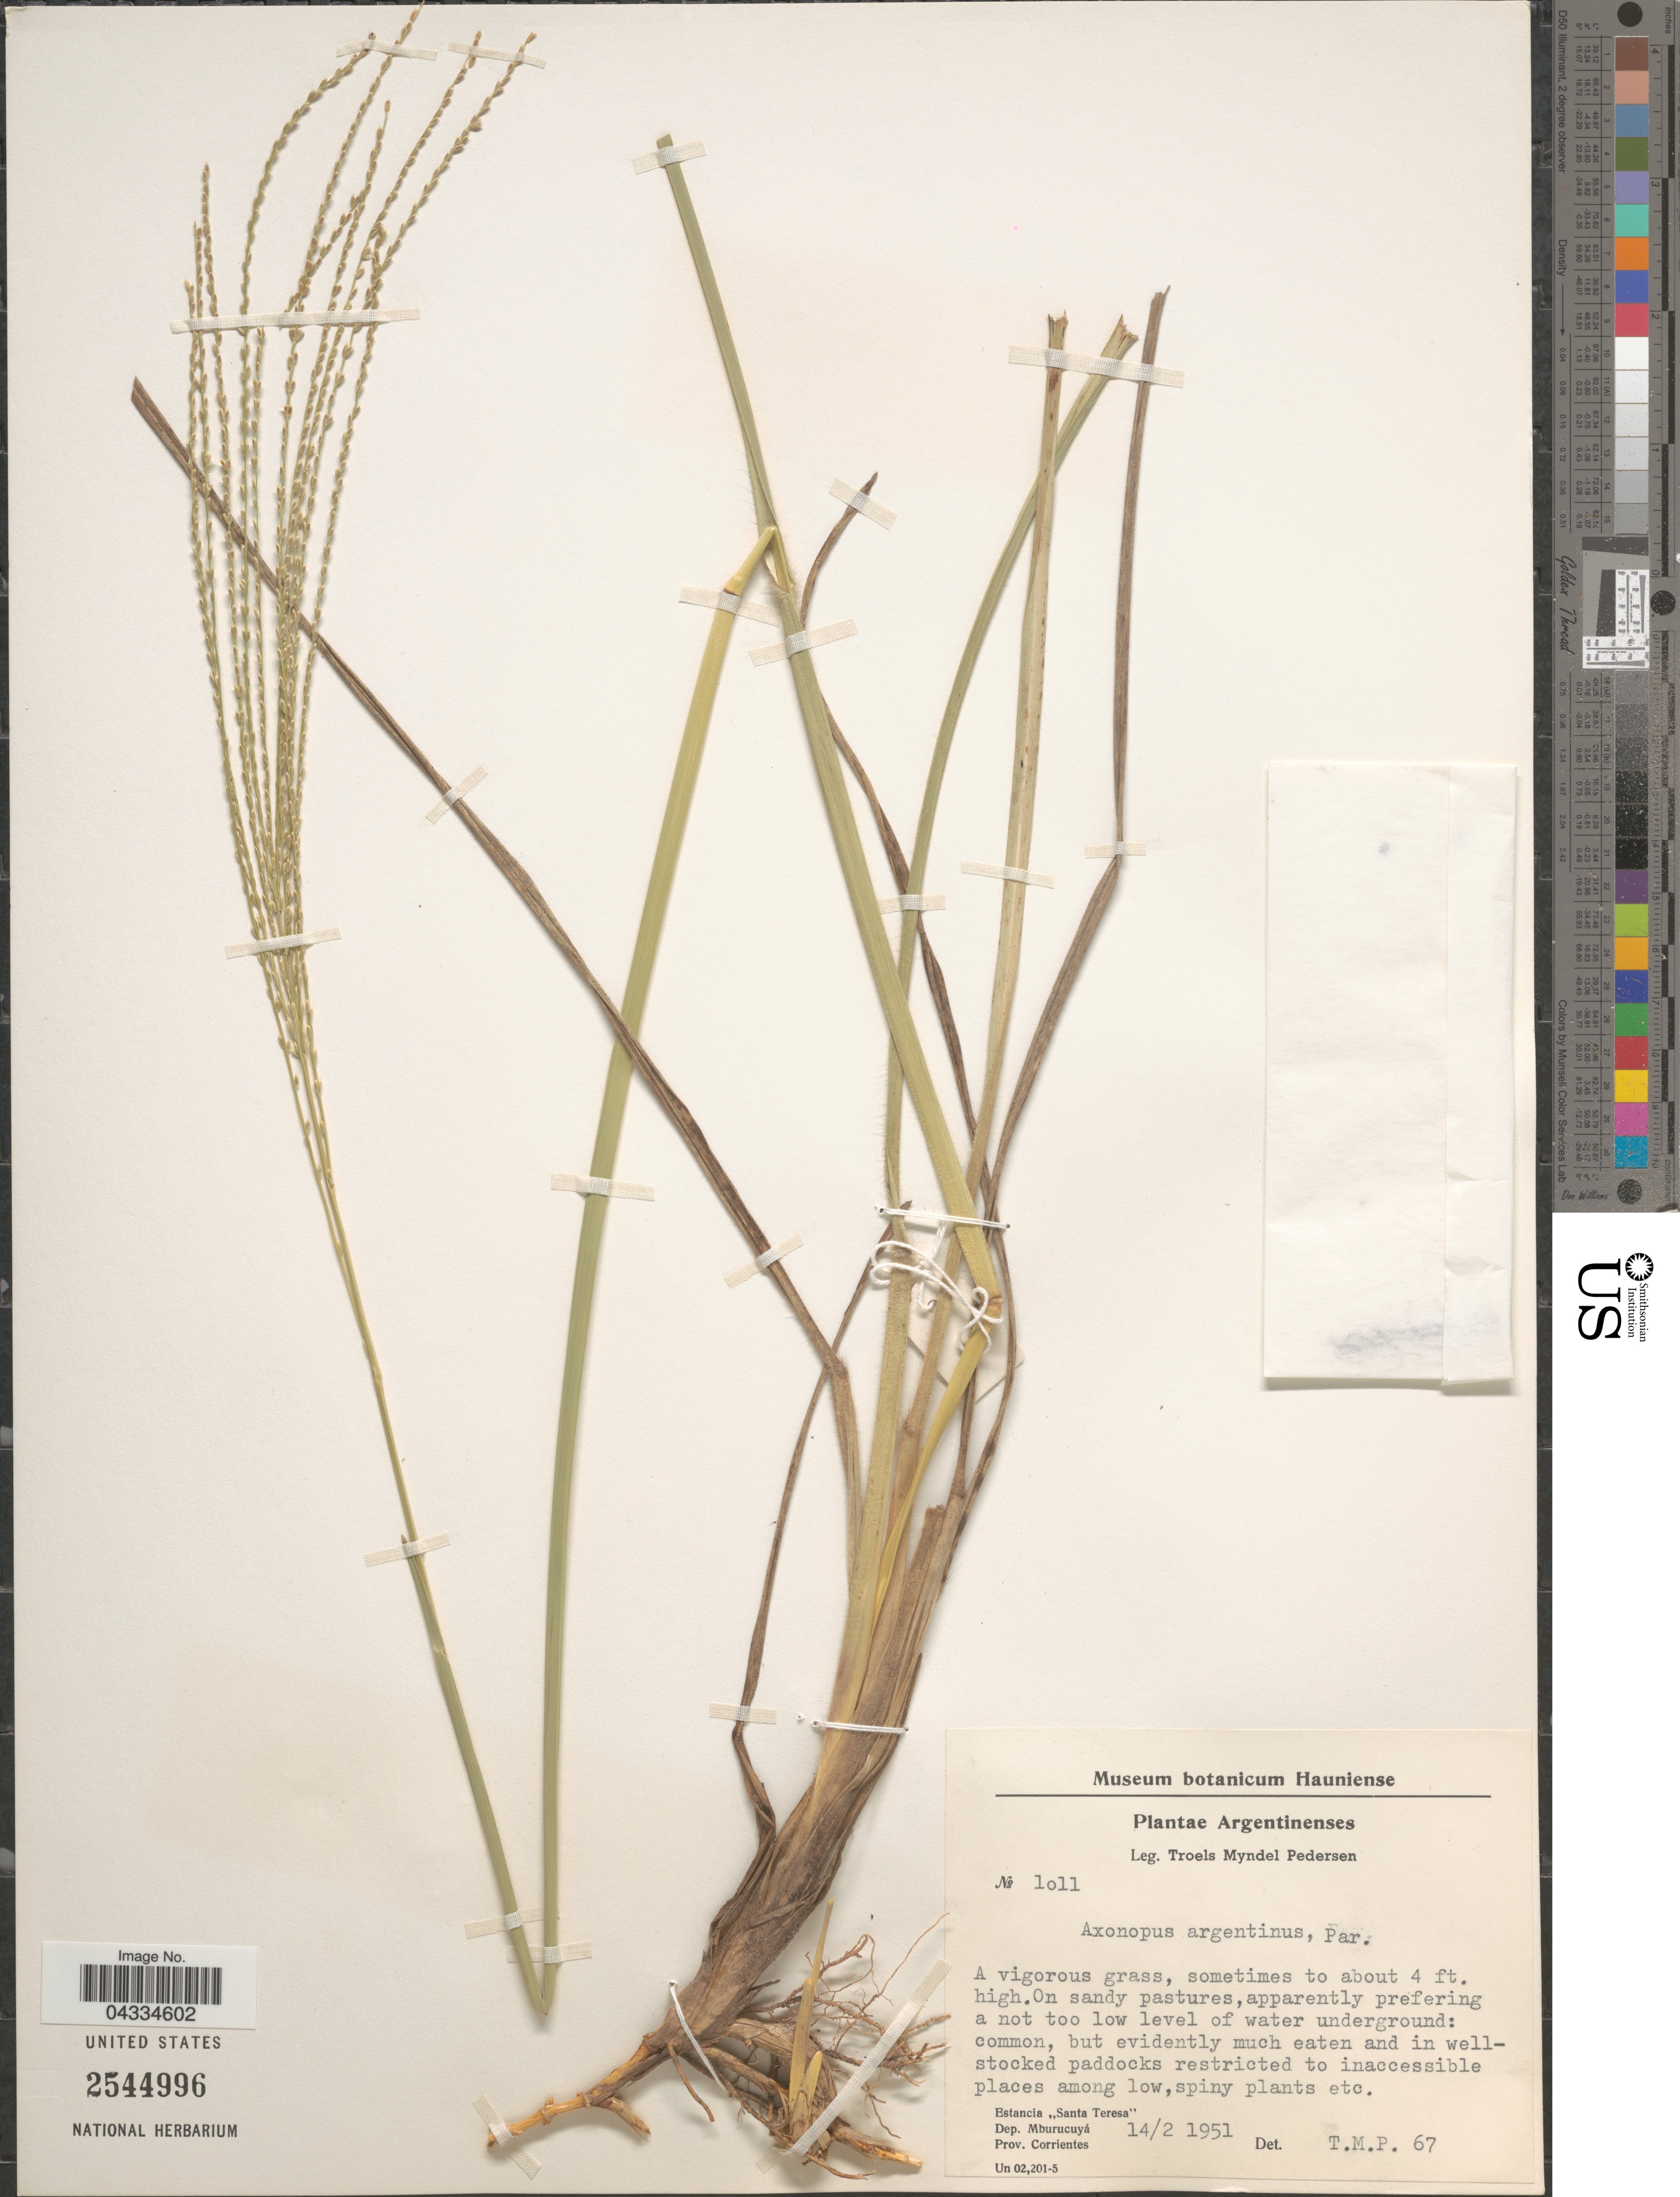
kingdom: Plantae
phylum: Tracheophyta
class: Liliopsida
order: Poales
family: Poaceae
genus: Axonopus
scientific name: Axonopus argentinus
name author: Parodi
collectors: T. Pederson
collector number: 1011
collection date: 1951-02-14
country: Argentina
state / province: Corrientes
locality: Estancia "Santa Teresa". Dep. Mburucuyá.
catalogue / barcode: US 2544996